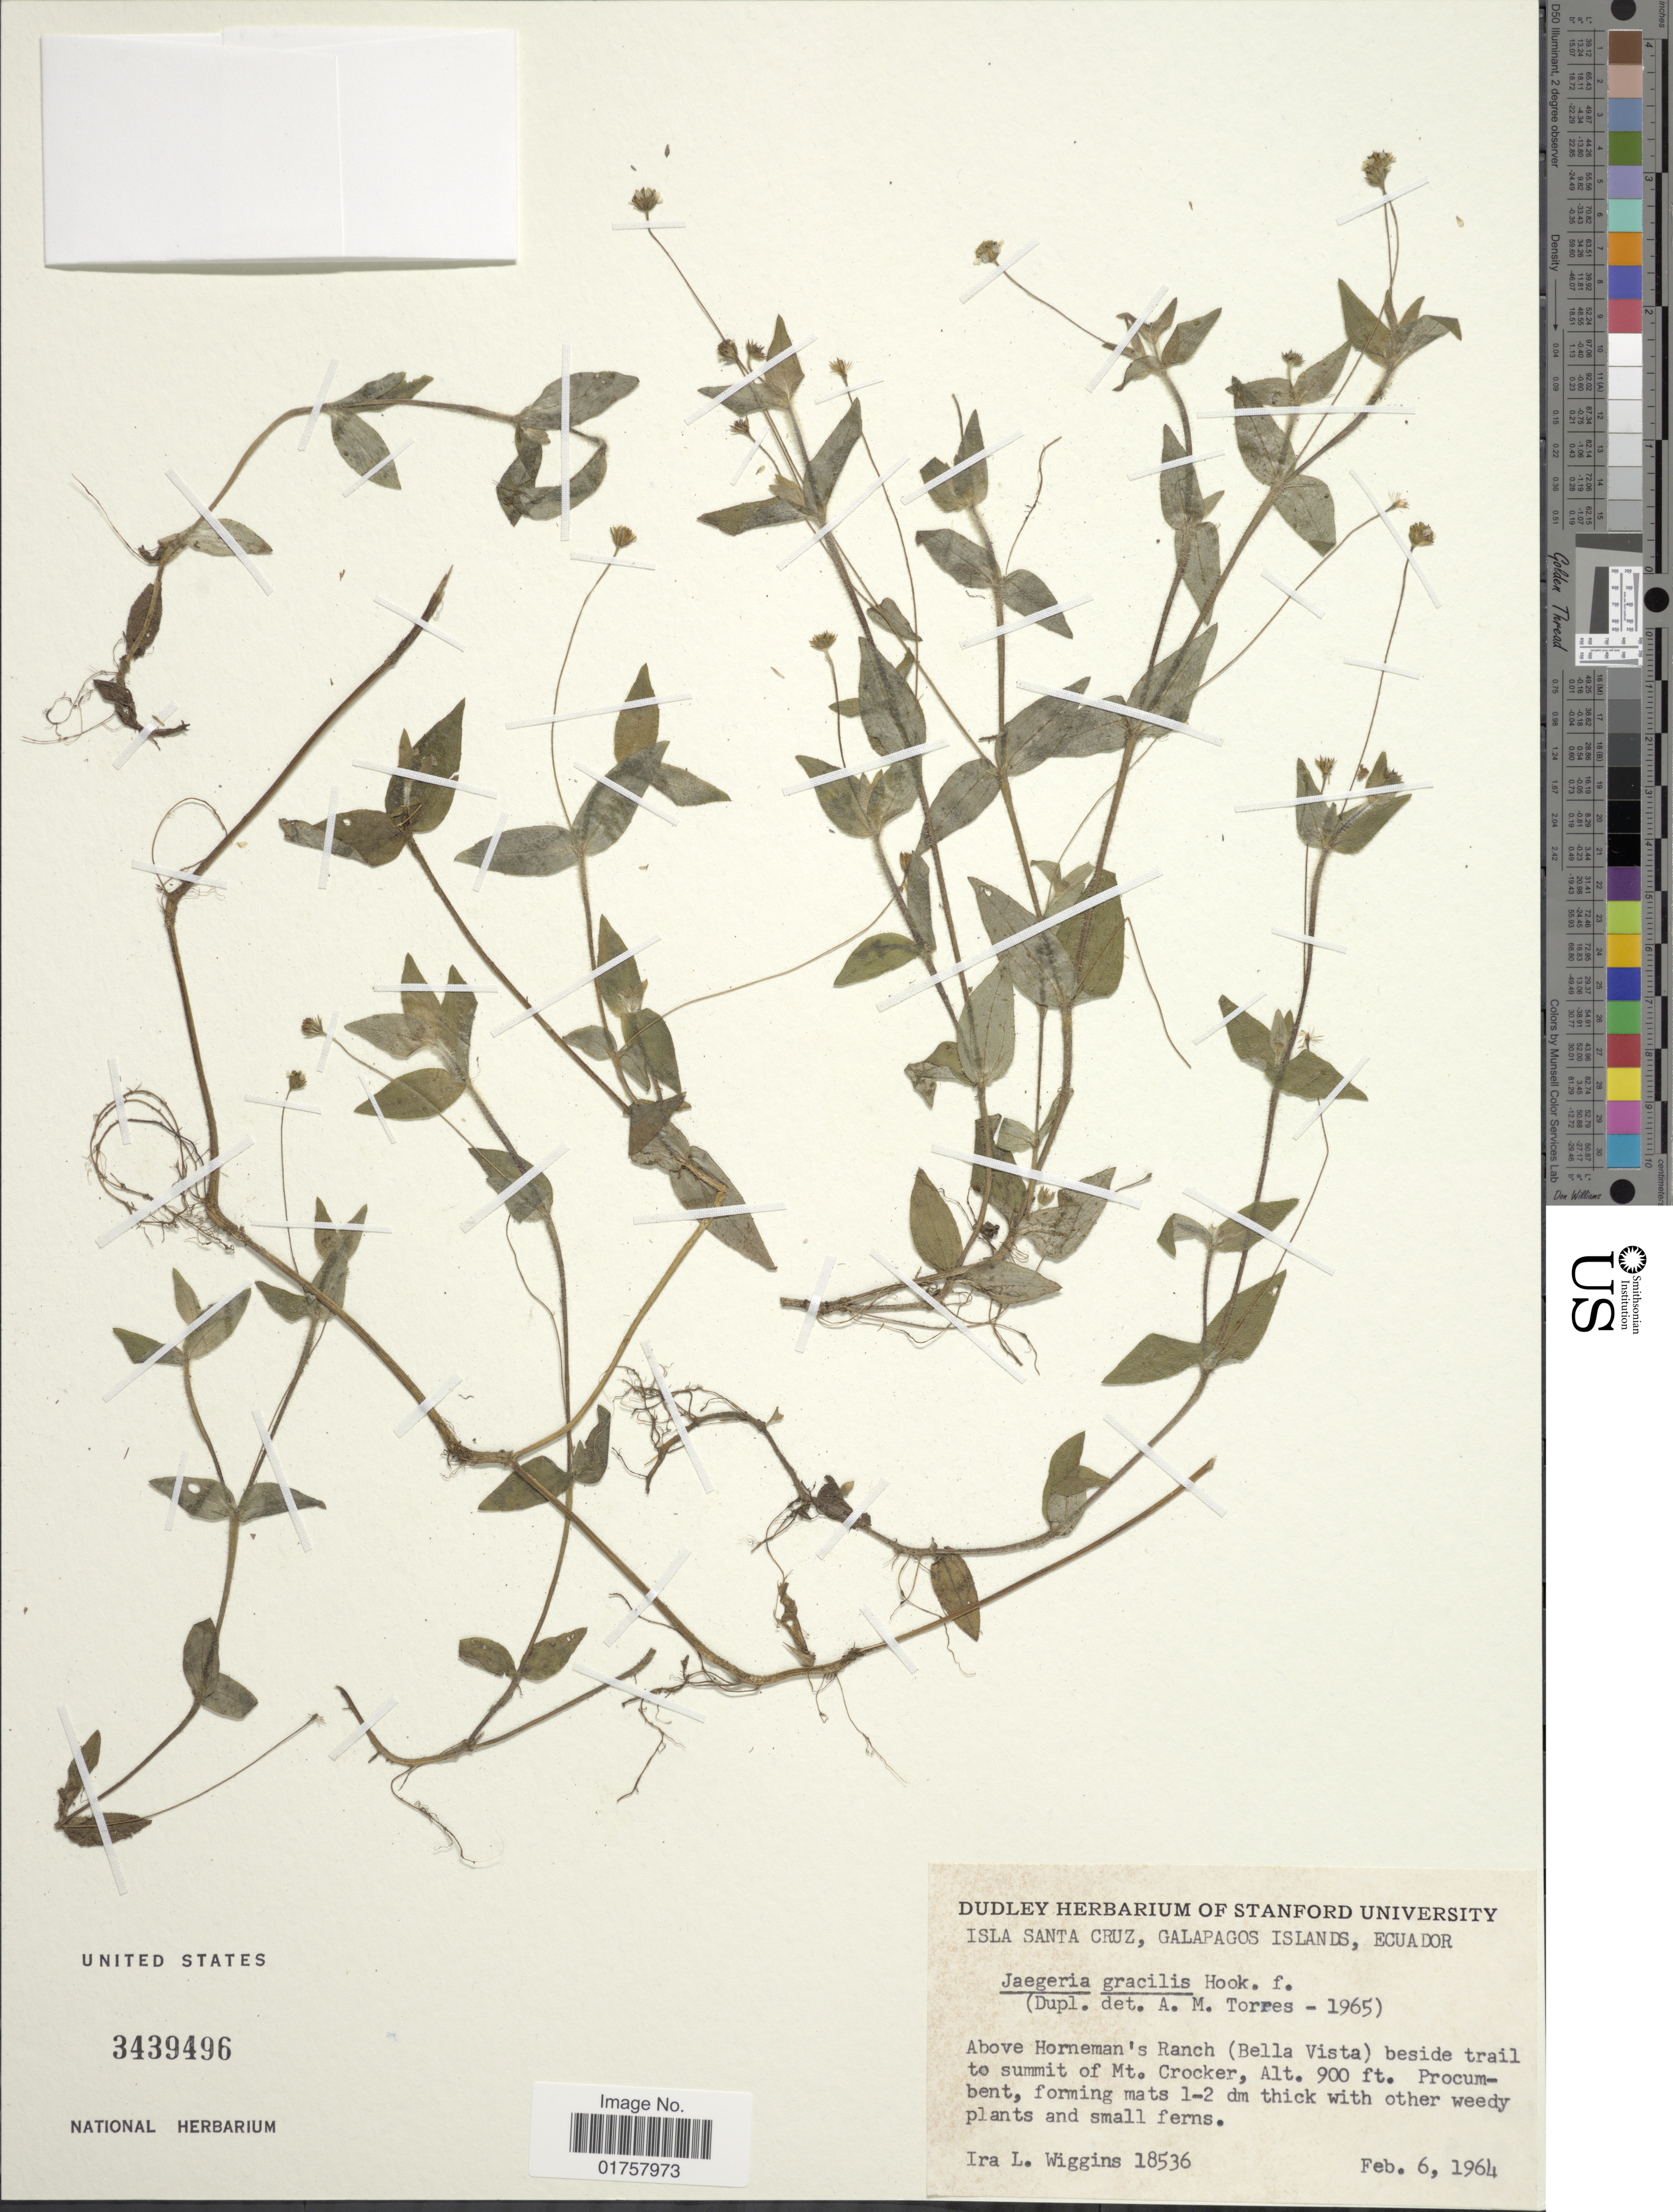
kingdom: Plantae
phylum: Tracheophyta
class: Magnoliopsida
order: Asterales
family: Asteraceae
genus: Jaegeria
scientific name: Jaegeria gracilis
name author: Hook. f.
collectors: I. L. Wiggins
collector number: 18536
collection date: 1964-02-06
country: Ecuador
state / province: Colón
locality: Isla Santa Cruz, Galapagos Islands, Above Horneman's Ranch (Bella Vista) beside trail to summit of Mt. Crocker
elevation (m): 274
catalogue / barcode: US 3439496